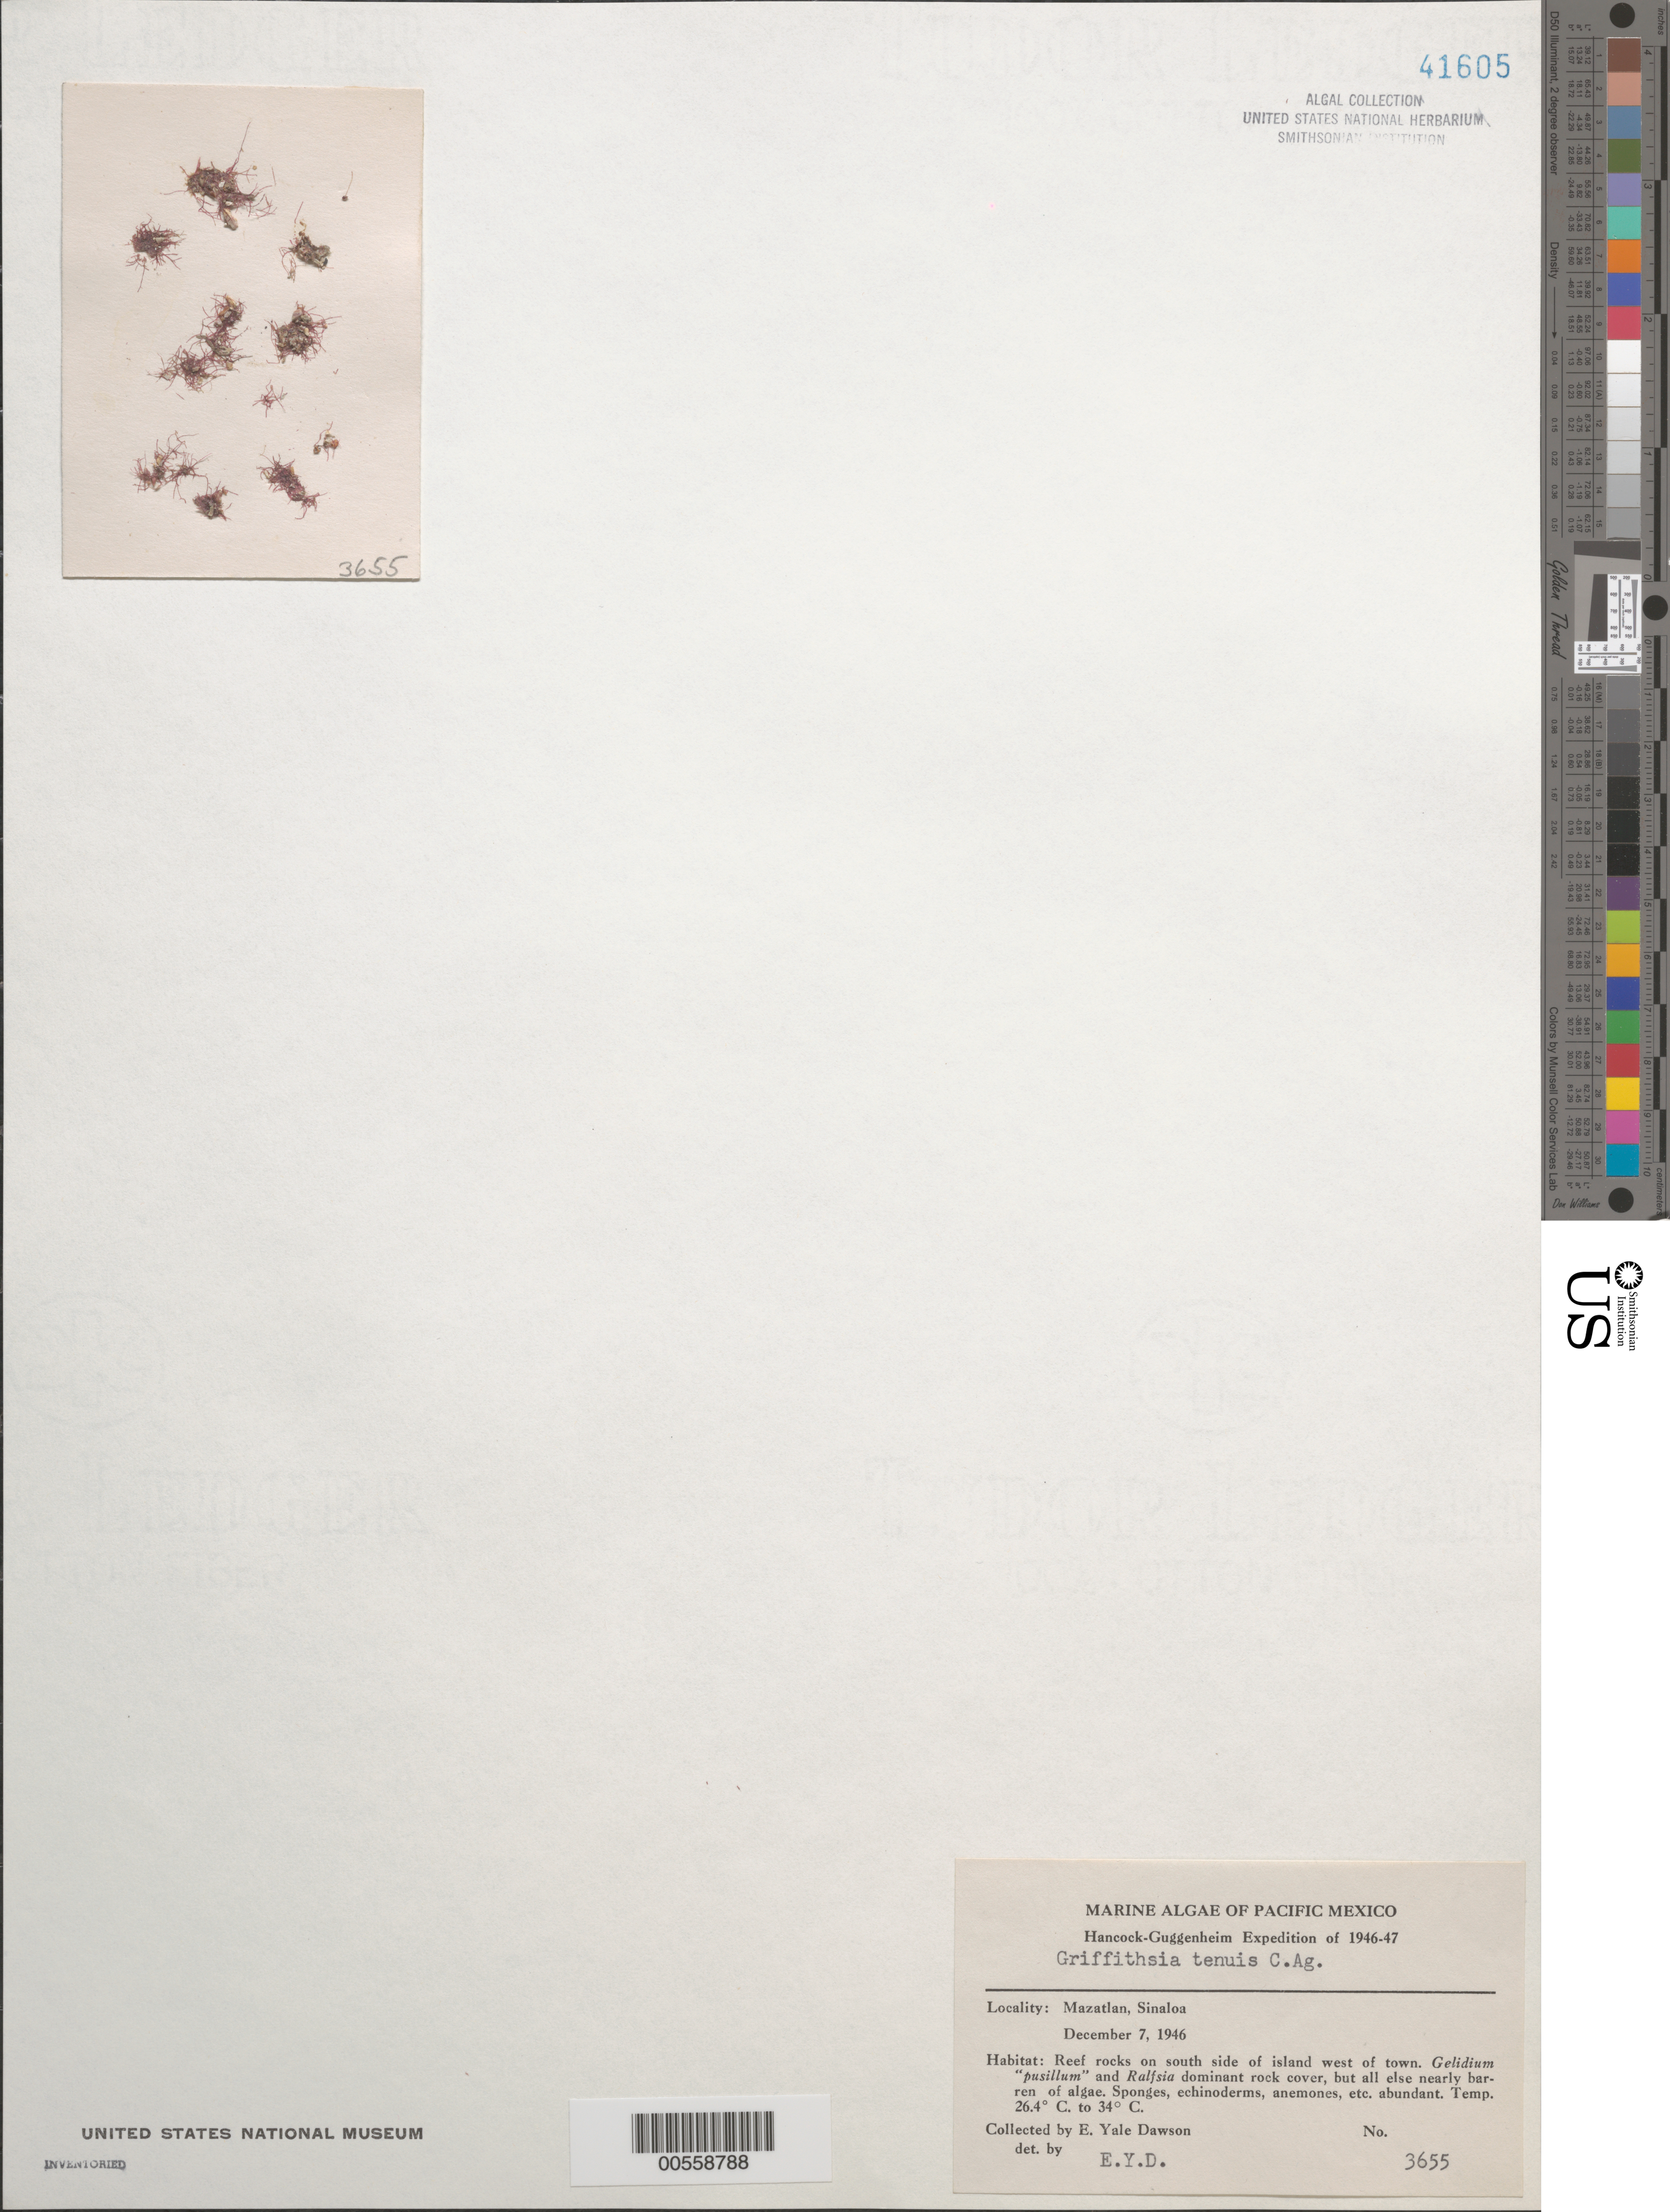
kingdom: Plantae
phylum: Rhodophyta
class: Florideophyceae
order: Ceramiales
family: Wrangeliaceae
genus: Anotrichium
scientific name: Anotrichium tenue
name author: (C. Agardh) Nägeli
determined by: Algae name updating Project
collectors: E. Y. Dawson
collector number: EYD 3655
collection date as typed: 07 Dec 1946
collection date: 1946-12-07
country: Mexico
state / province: Sinaloa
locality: Island west of Mazatlan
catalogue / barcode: US 41605